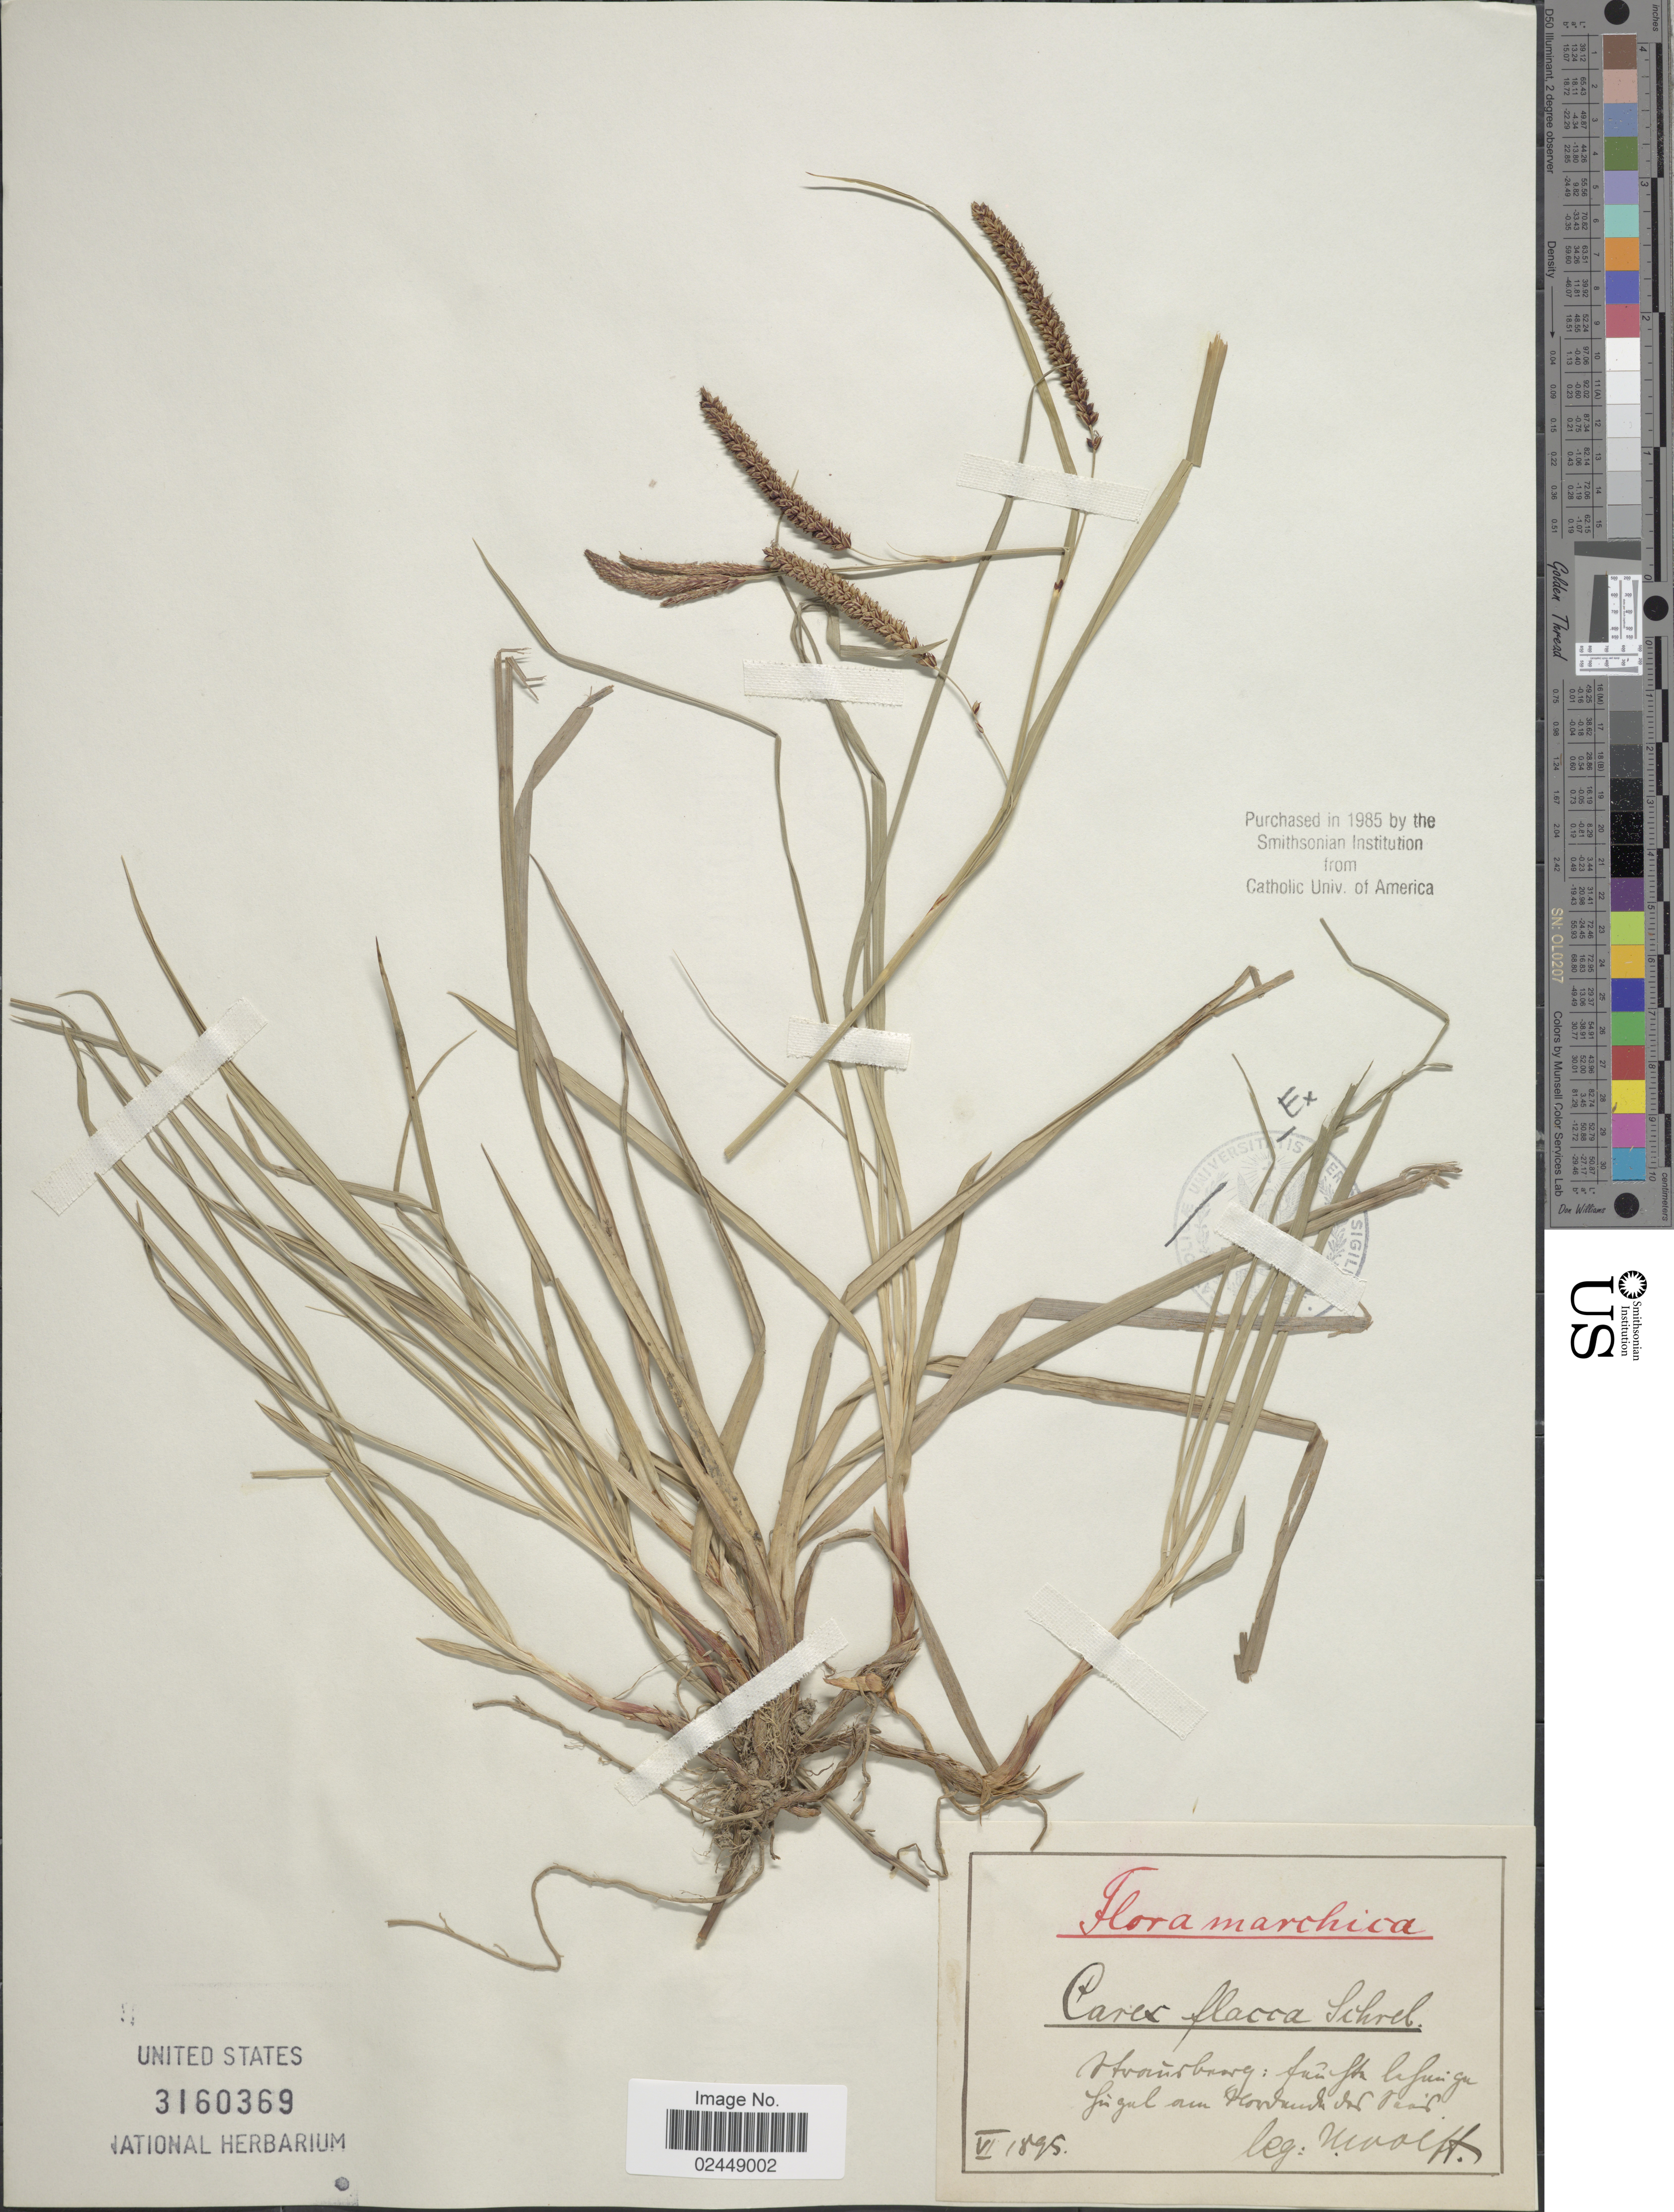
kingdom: Plantae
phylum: Tracheophyta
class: Liliopsida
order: Poales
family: Cyperaceae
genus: Carex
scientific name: Carex flacca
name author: Schreb.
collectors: K. F. A. H. Wolff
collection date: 1895-06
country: Germany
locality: Marchica, Stromberg: fun sta lesuinga Singul orem Hornwood der Veas [interpreted]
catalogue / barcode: US 3160369